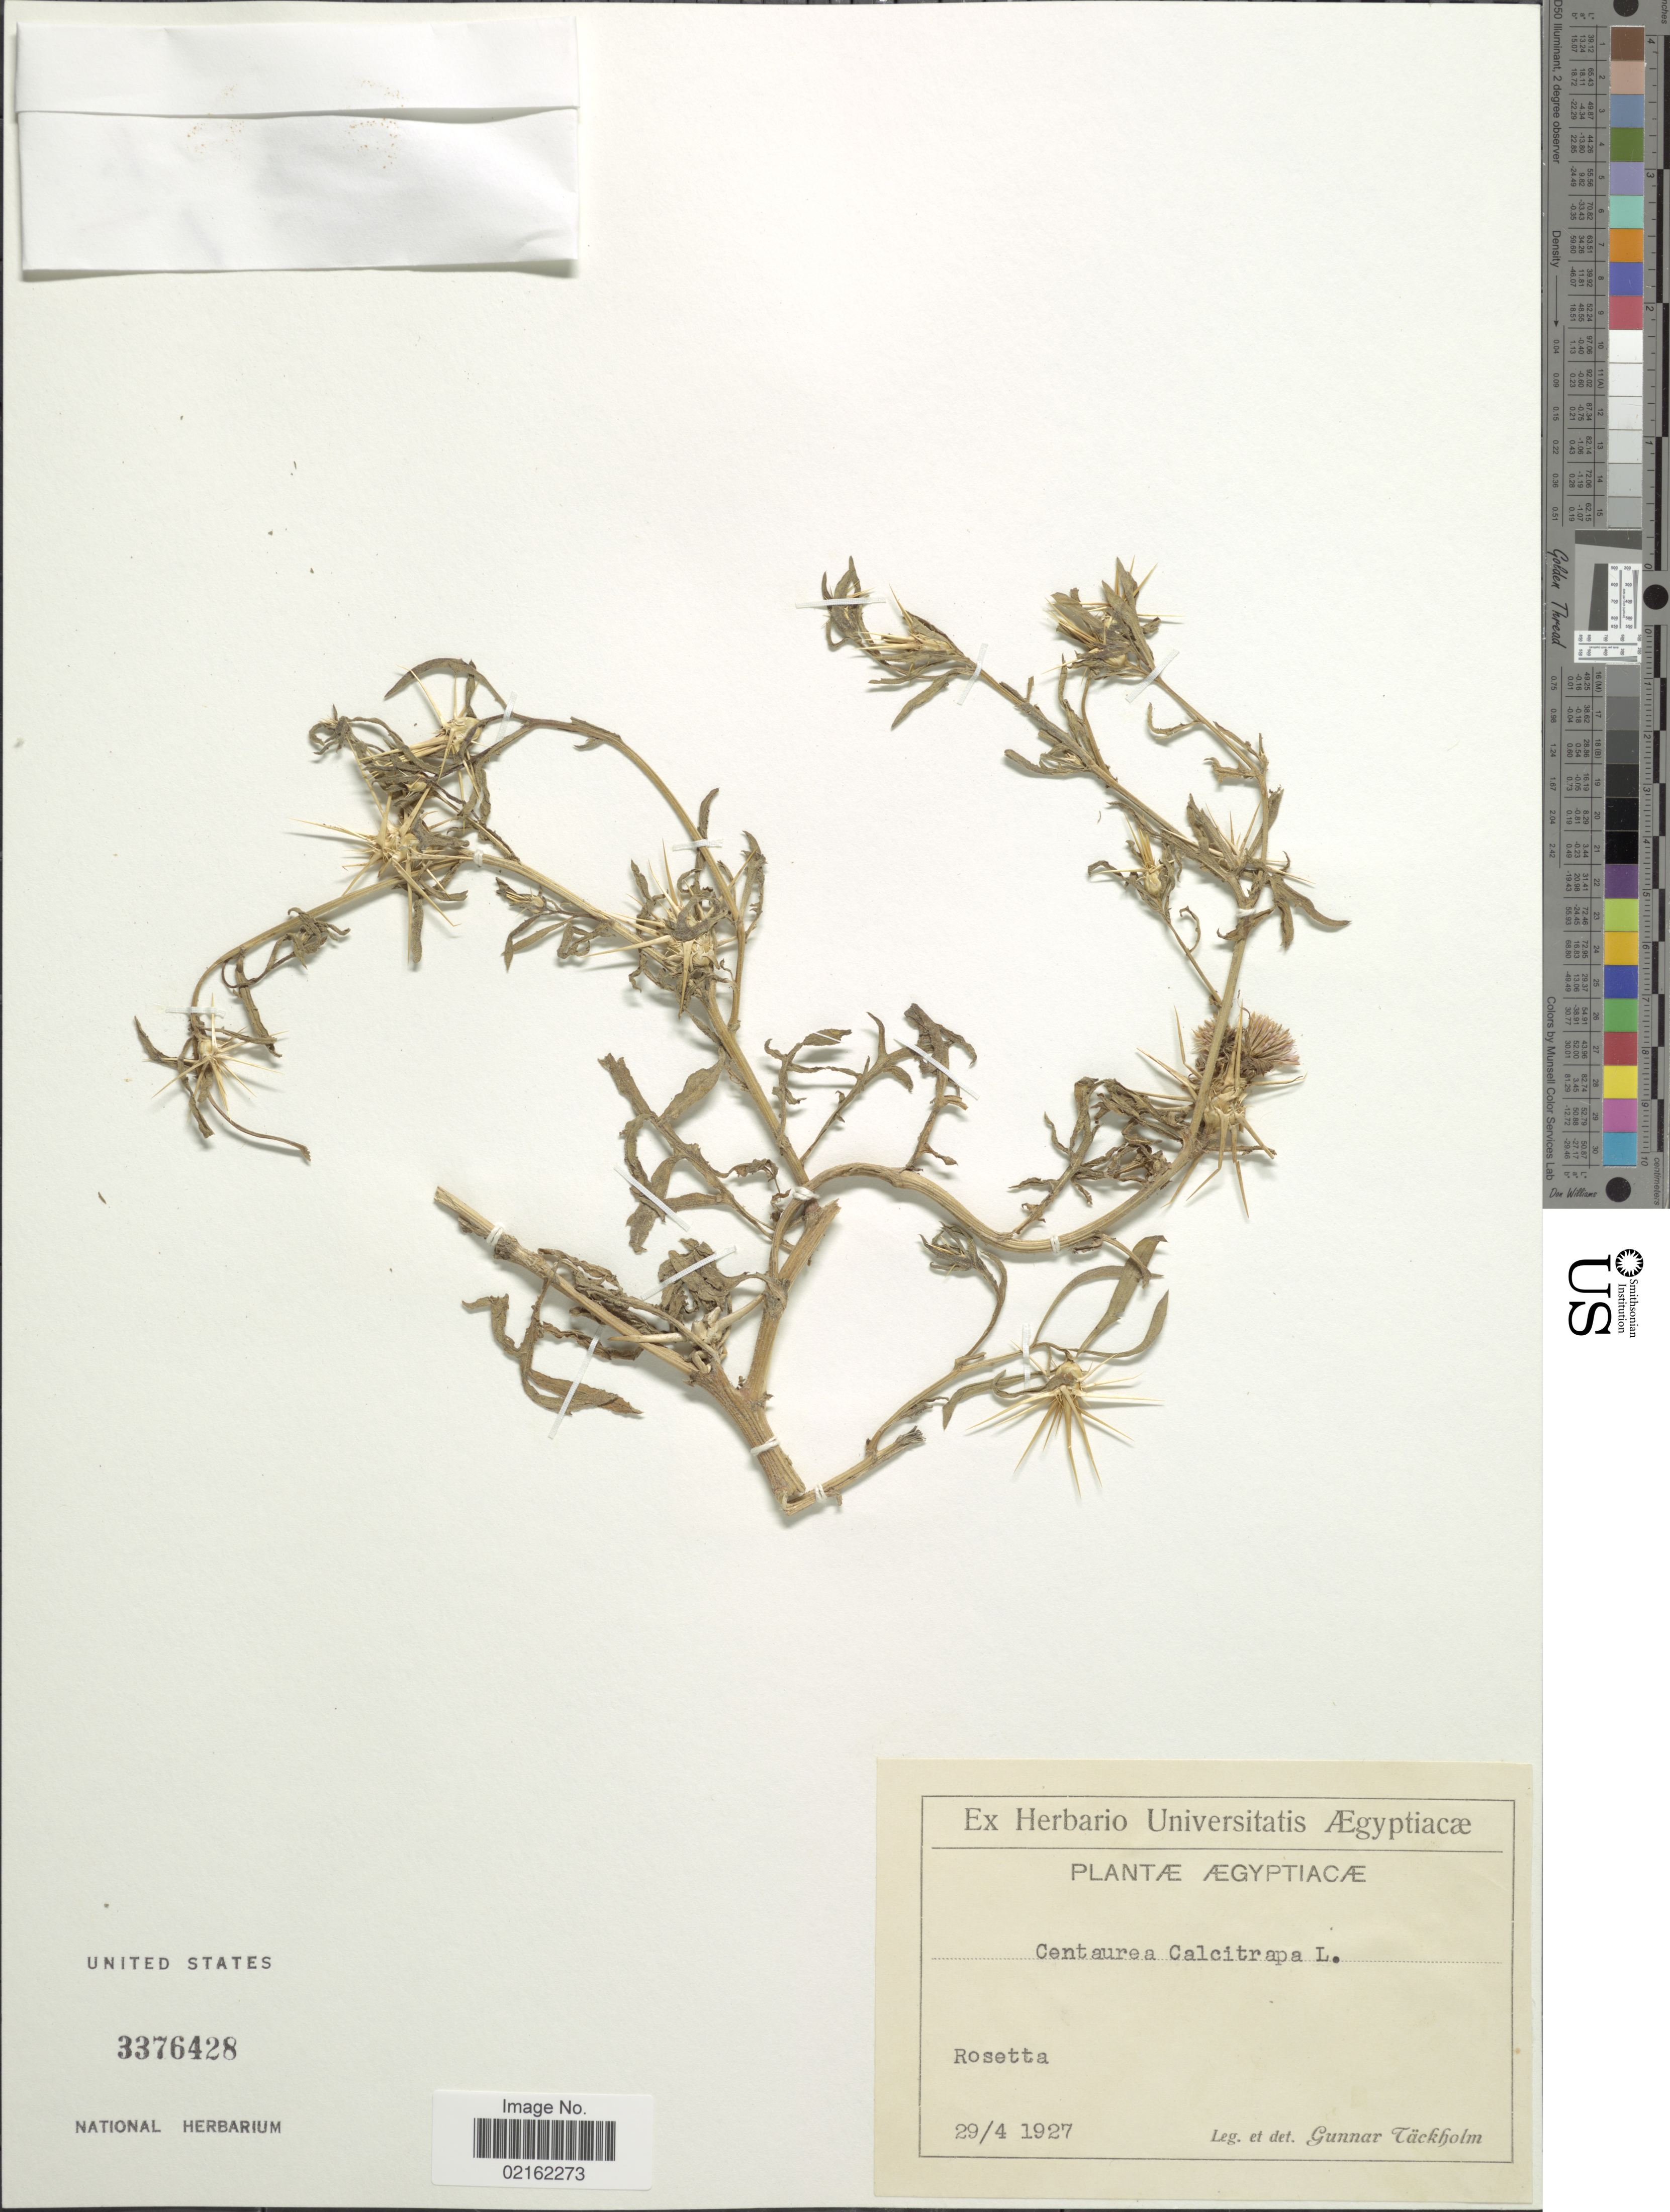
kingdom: Plantae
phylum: Tracheophyta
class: Magnoliopsida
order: Asterales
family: Asteraceae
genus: Centaurea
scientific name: Centaurea calcitrapa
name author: L.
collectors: G. Täckholm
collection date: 1927-04-29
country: Egypt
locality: Rosetta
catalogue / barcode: US 3376428